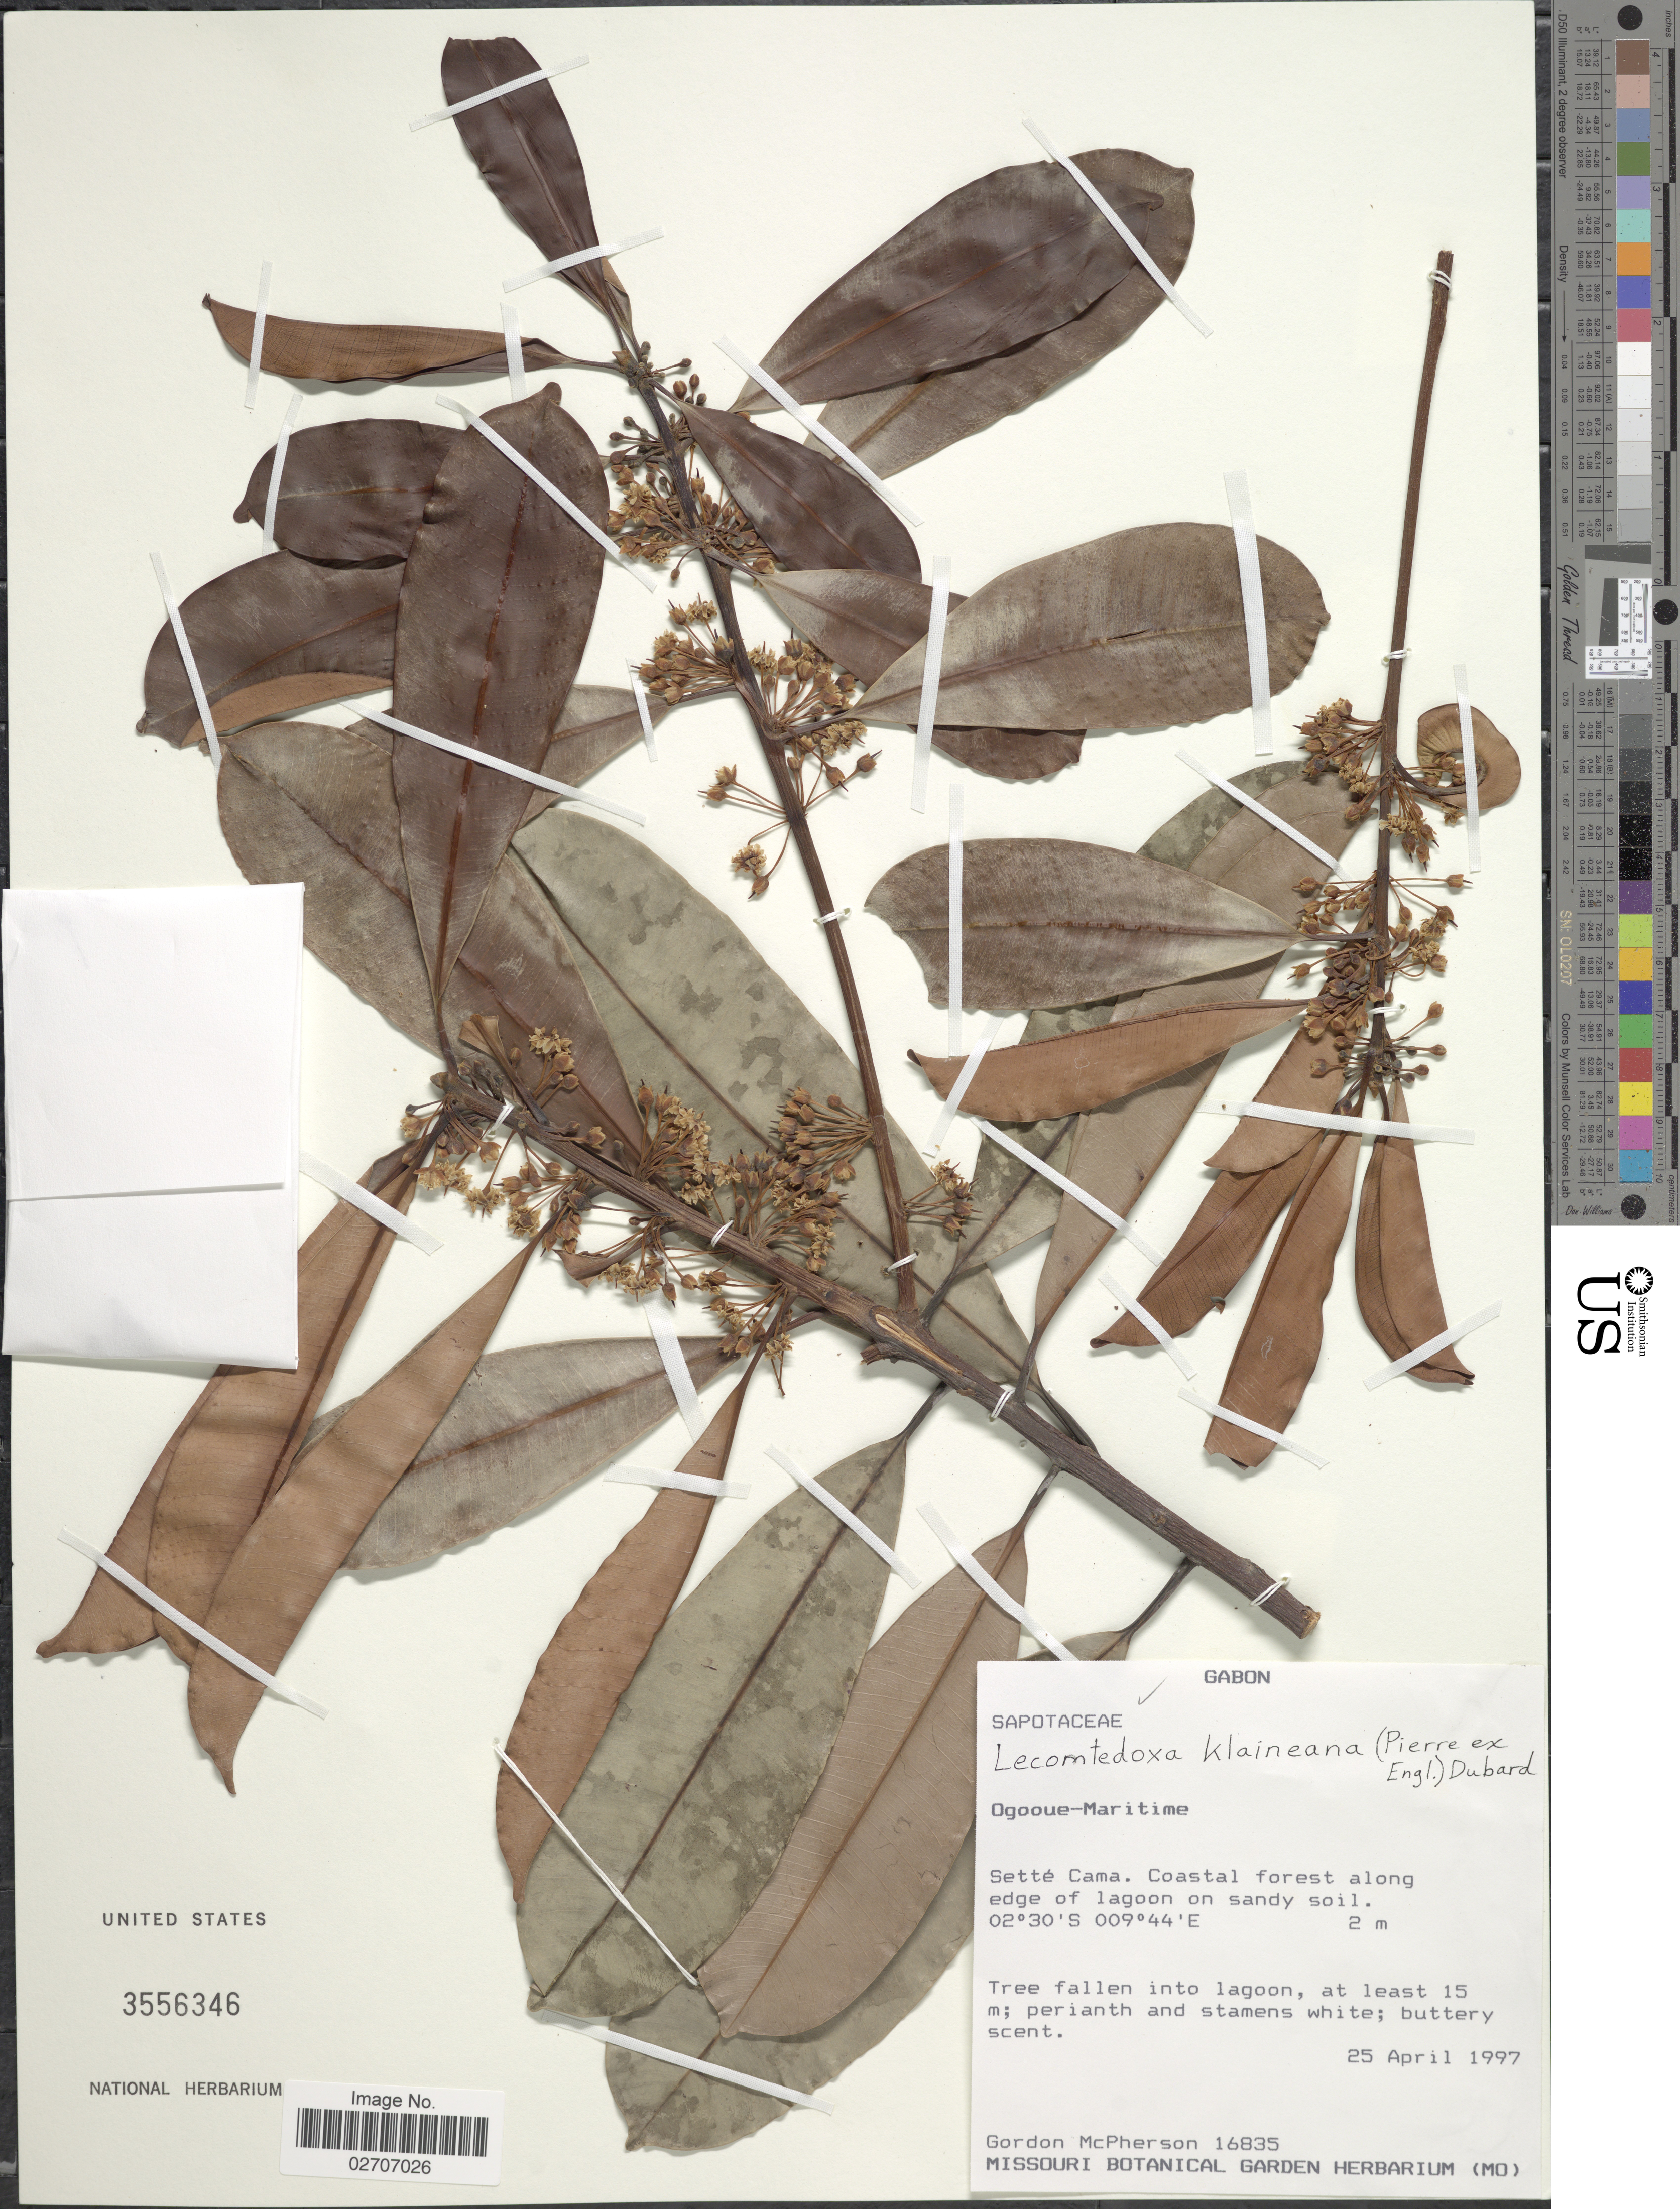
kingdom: Plantae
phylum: Tracheophyta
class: Magnoliopsida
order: Ericales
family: Sapotaceae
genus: Lecomtedoxa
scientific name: Lecomtedoxa klaineana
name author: Pierre ex Dubard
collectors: G. D. McPherson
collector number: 16835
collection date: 1997-04-25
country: Gabon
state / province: Ogooue-Maritime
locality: Setté Cama. Coastal forest along edge of lagoon on sandy soil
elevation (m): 2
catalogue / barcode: US 3556346